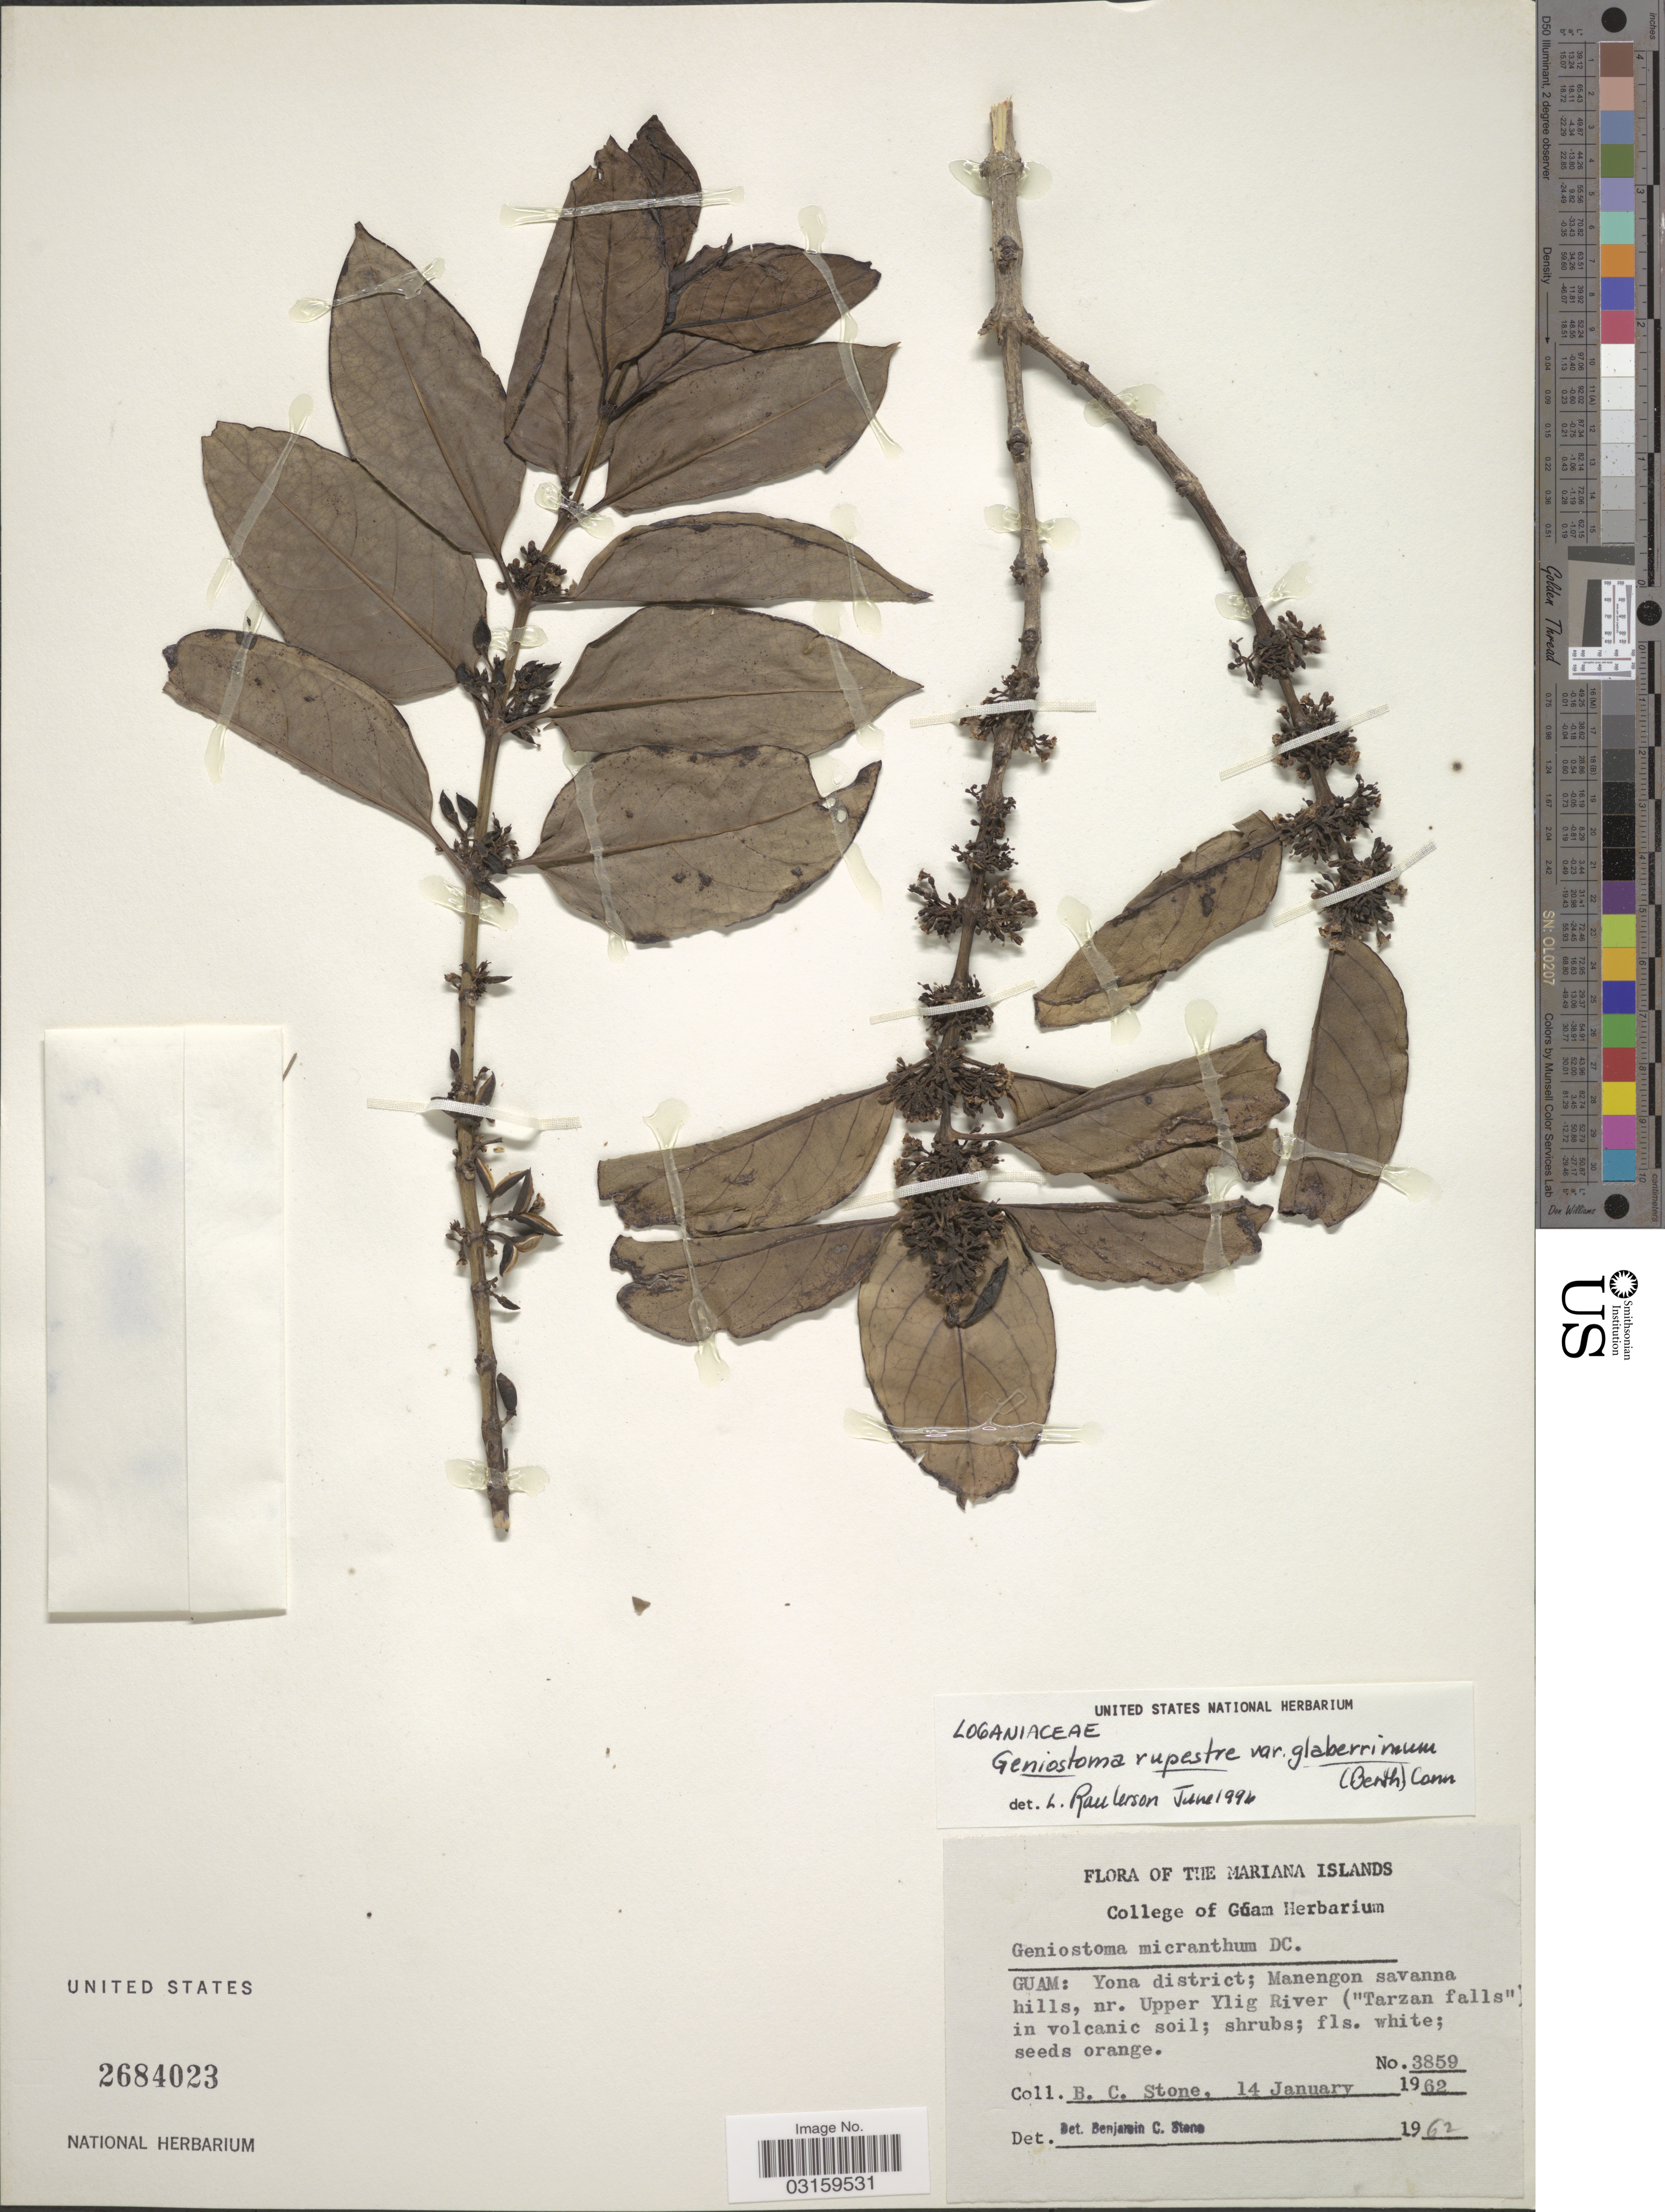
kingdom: Plantae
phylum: Tracheophyta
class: Magnoliopsida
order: Gentianales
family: Loganiaceae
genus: Geniostoma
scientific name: Geniostoma rupestre var. glaberrimum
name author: J.R. Forst. & G. Forst.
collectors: B. C. Stone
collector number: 3859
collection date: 1962-01-14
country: Guam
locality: Mariana Islands. Yona district; Manengon savanna hills, nr. Upper Ylig River ("Tarzan falls").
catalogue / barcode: US 2684023